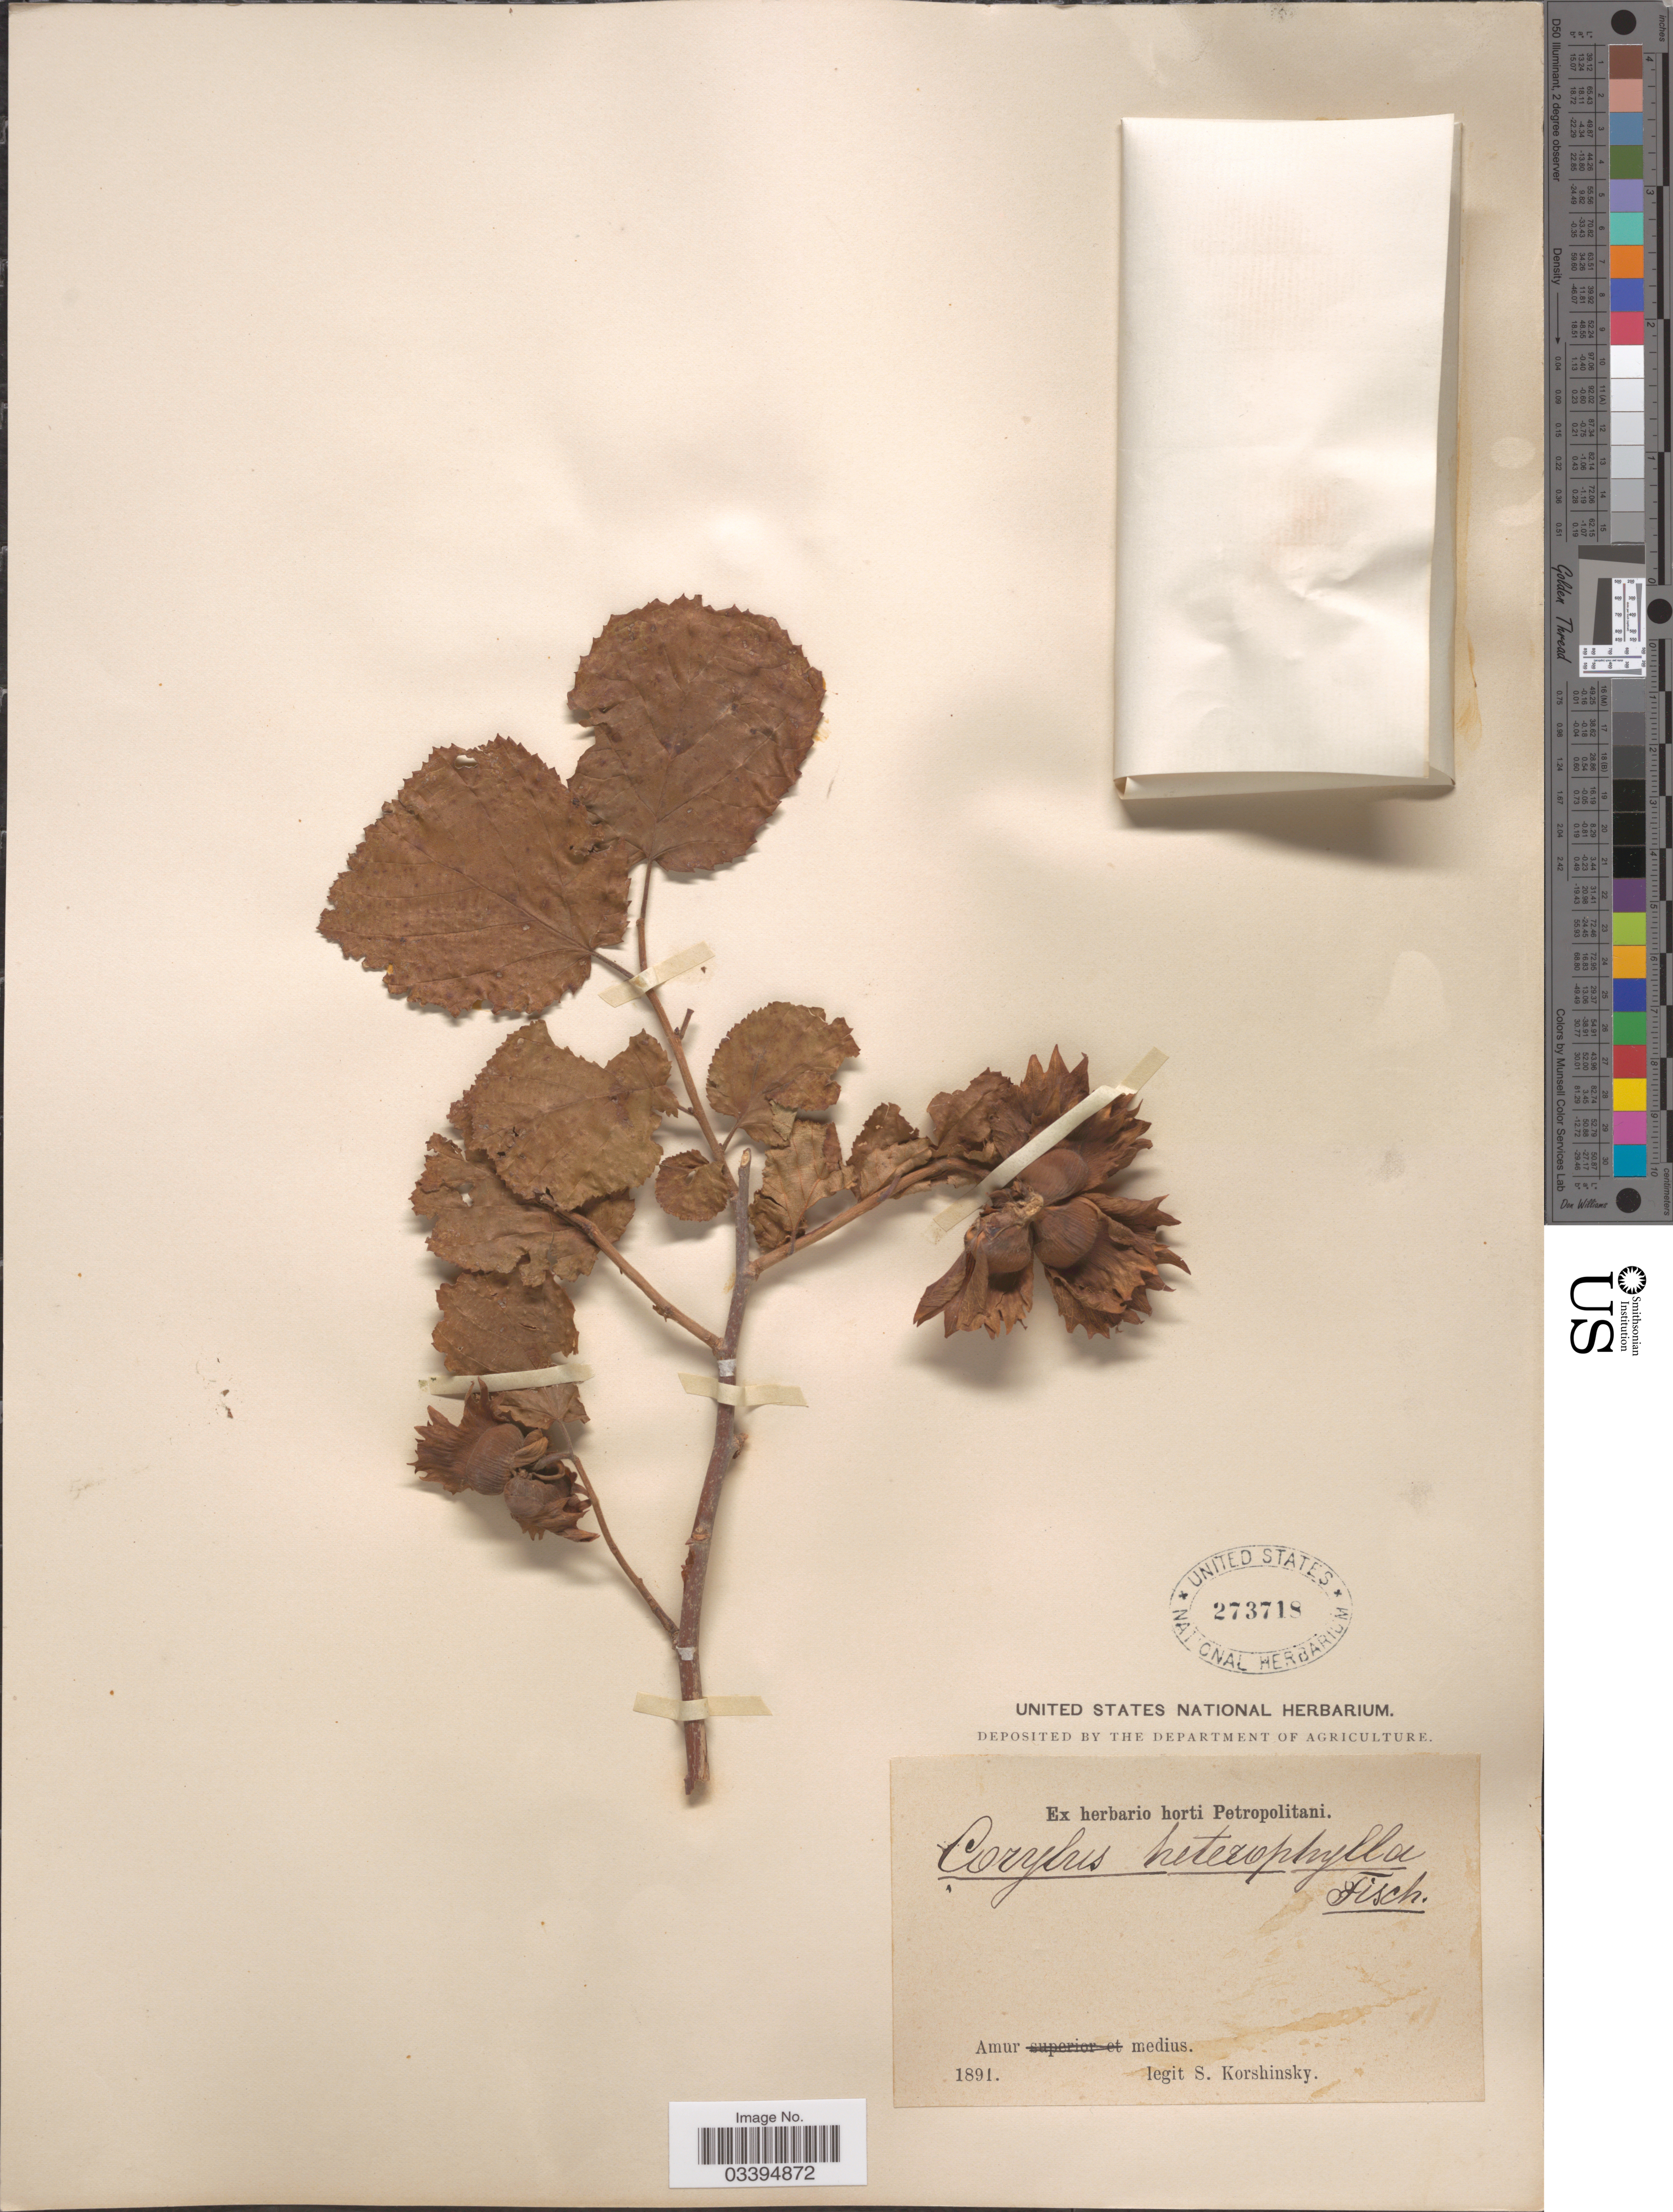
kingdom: Plantae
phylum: Tracheophyta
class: Magnoliopsida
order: Fagales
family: Betulaceae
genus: Corylus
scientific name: Corylus heterophylla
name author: Fisch. ex Trautv.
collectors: S. I. Korshinsky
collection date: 1891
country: Russian Federation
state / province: Amur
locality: Amur medius.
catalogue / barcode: US 273718